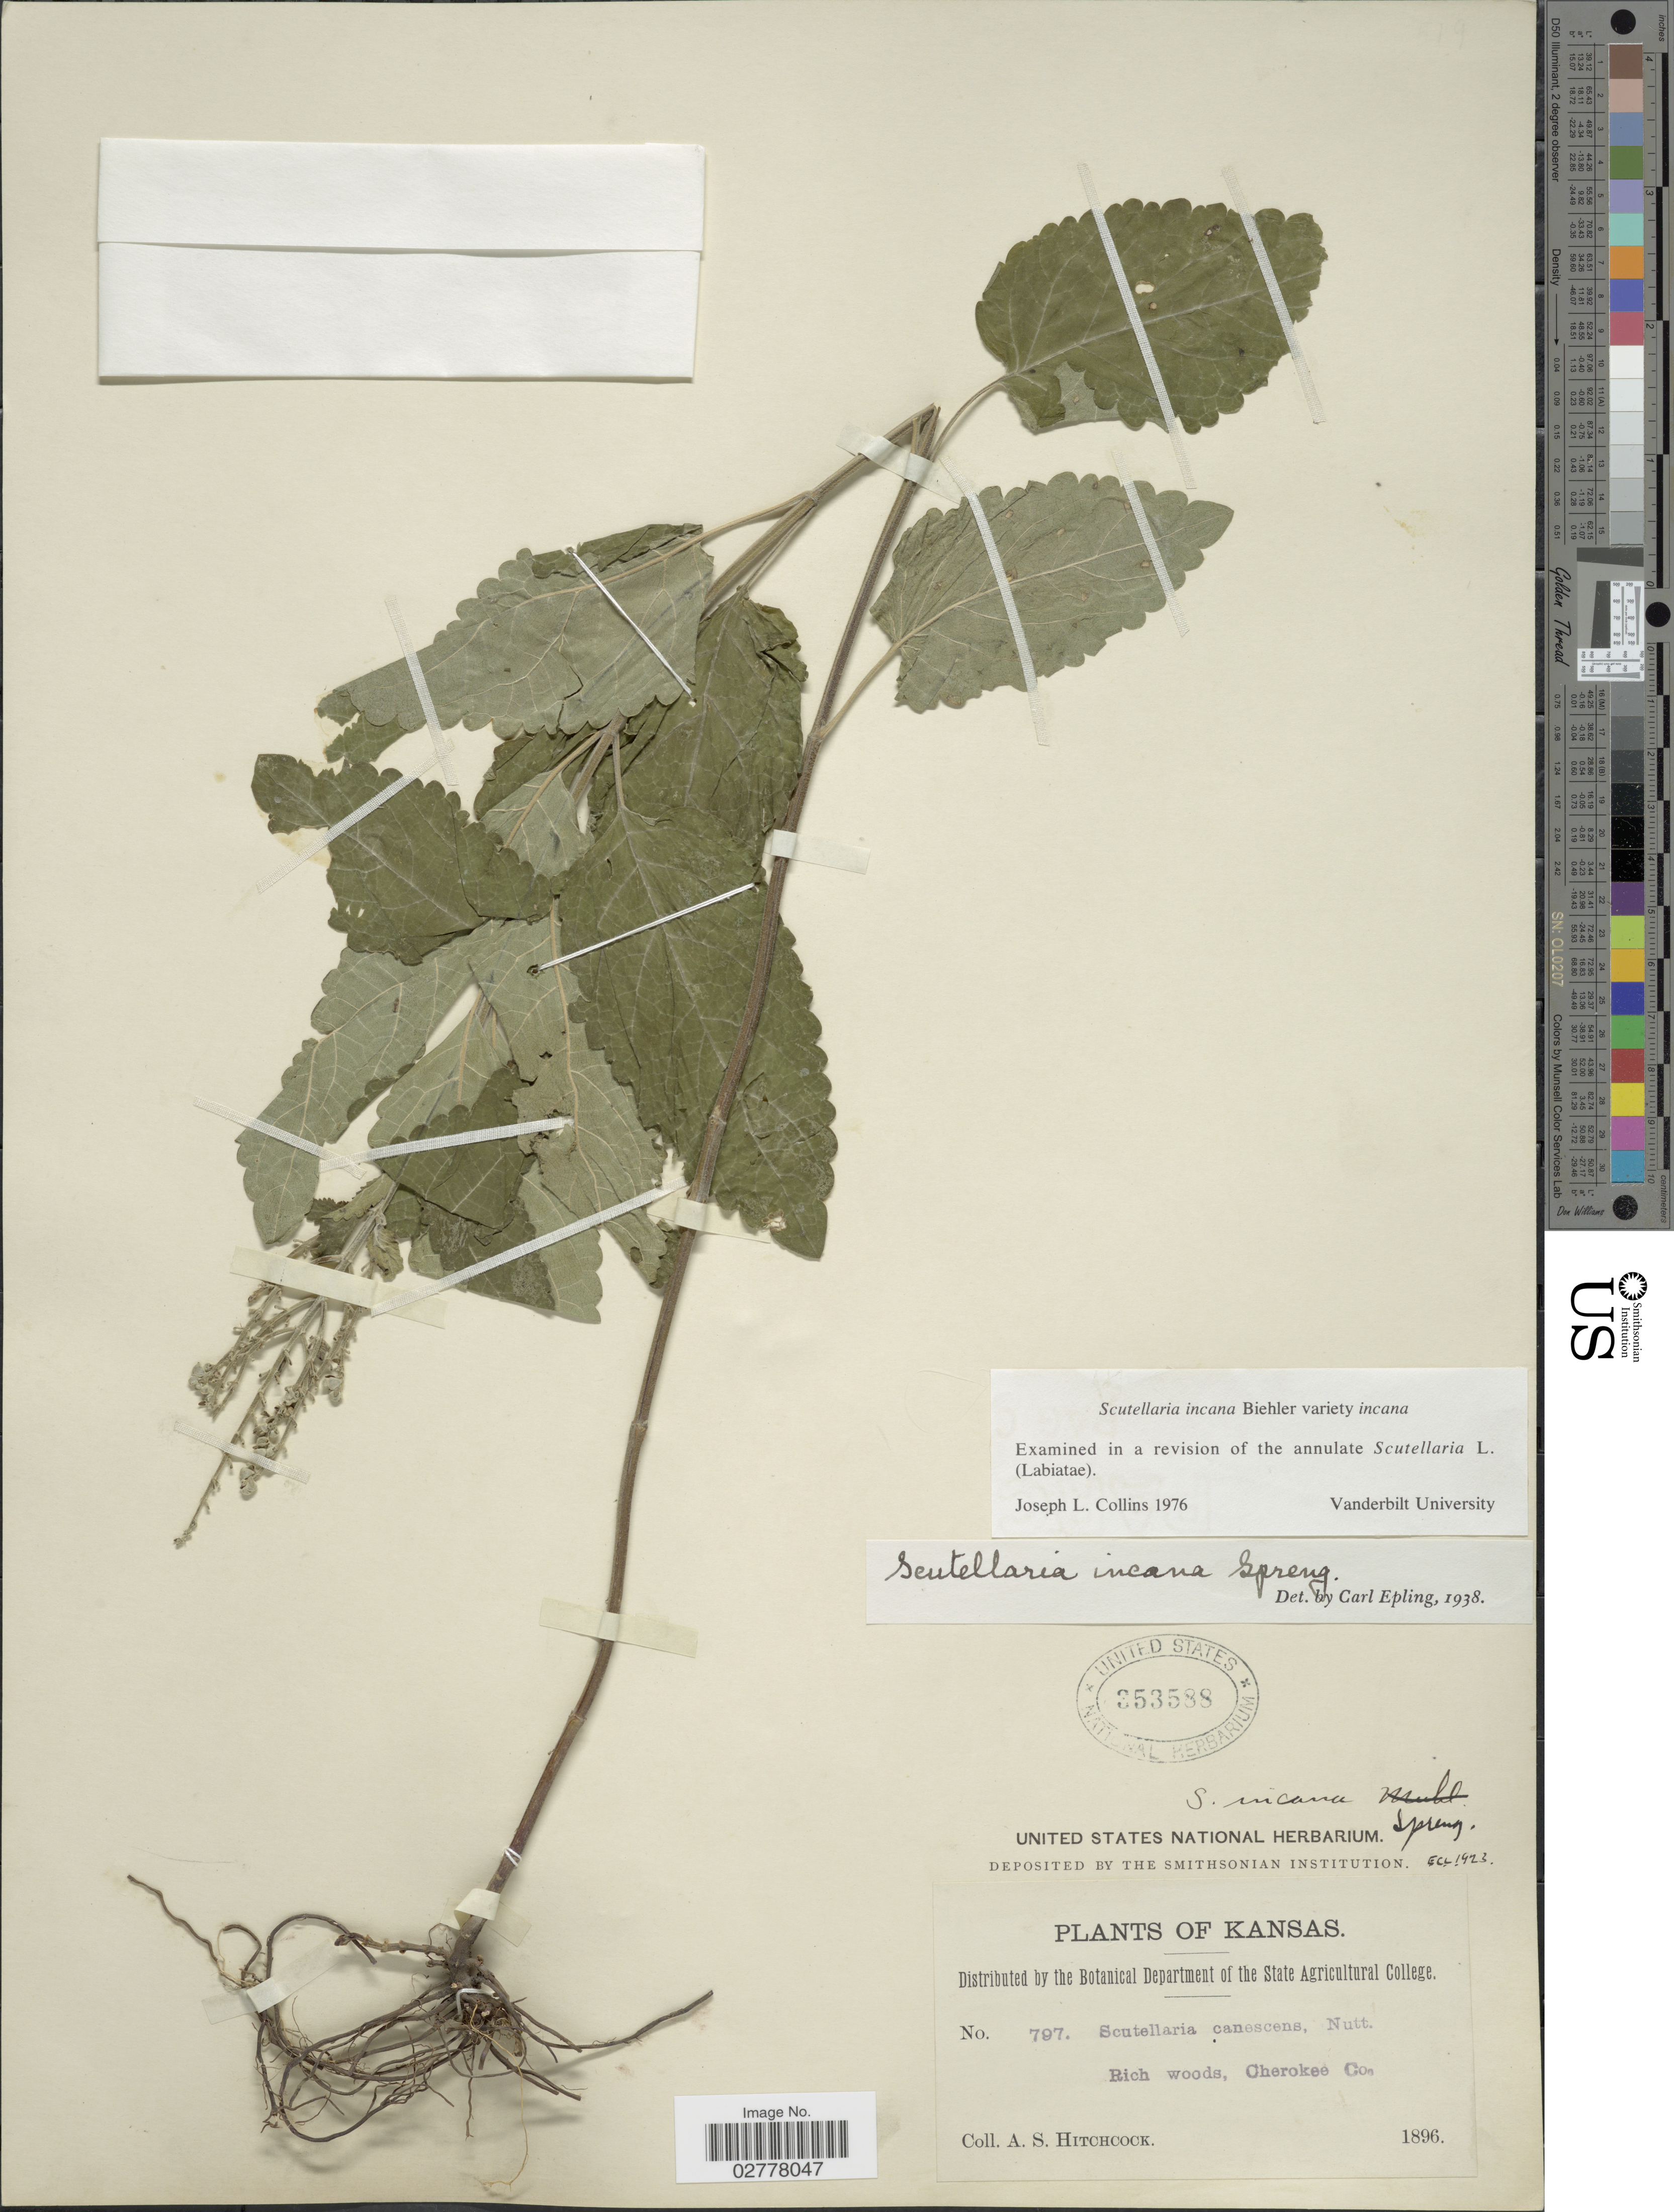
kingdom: Plantae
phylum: Tracheophyta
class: Magnoliopsida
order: Lamiales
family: Lamiaceae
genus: Scutellaria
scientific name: Scutellaria incana var. incana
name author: Biehler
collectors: A. S. Hitchcock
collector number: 797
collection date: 1896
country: United States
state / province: Kansas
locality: Rich woods, Cherokee Co.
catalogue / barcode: US 353588